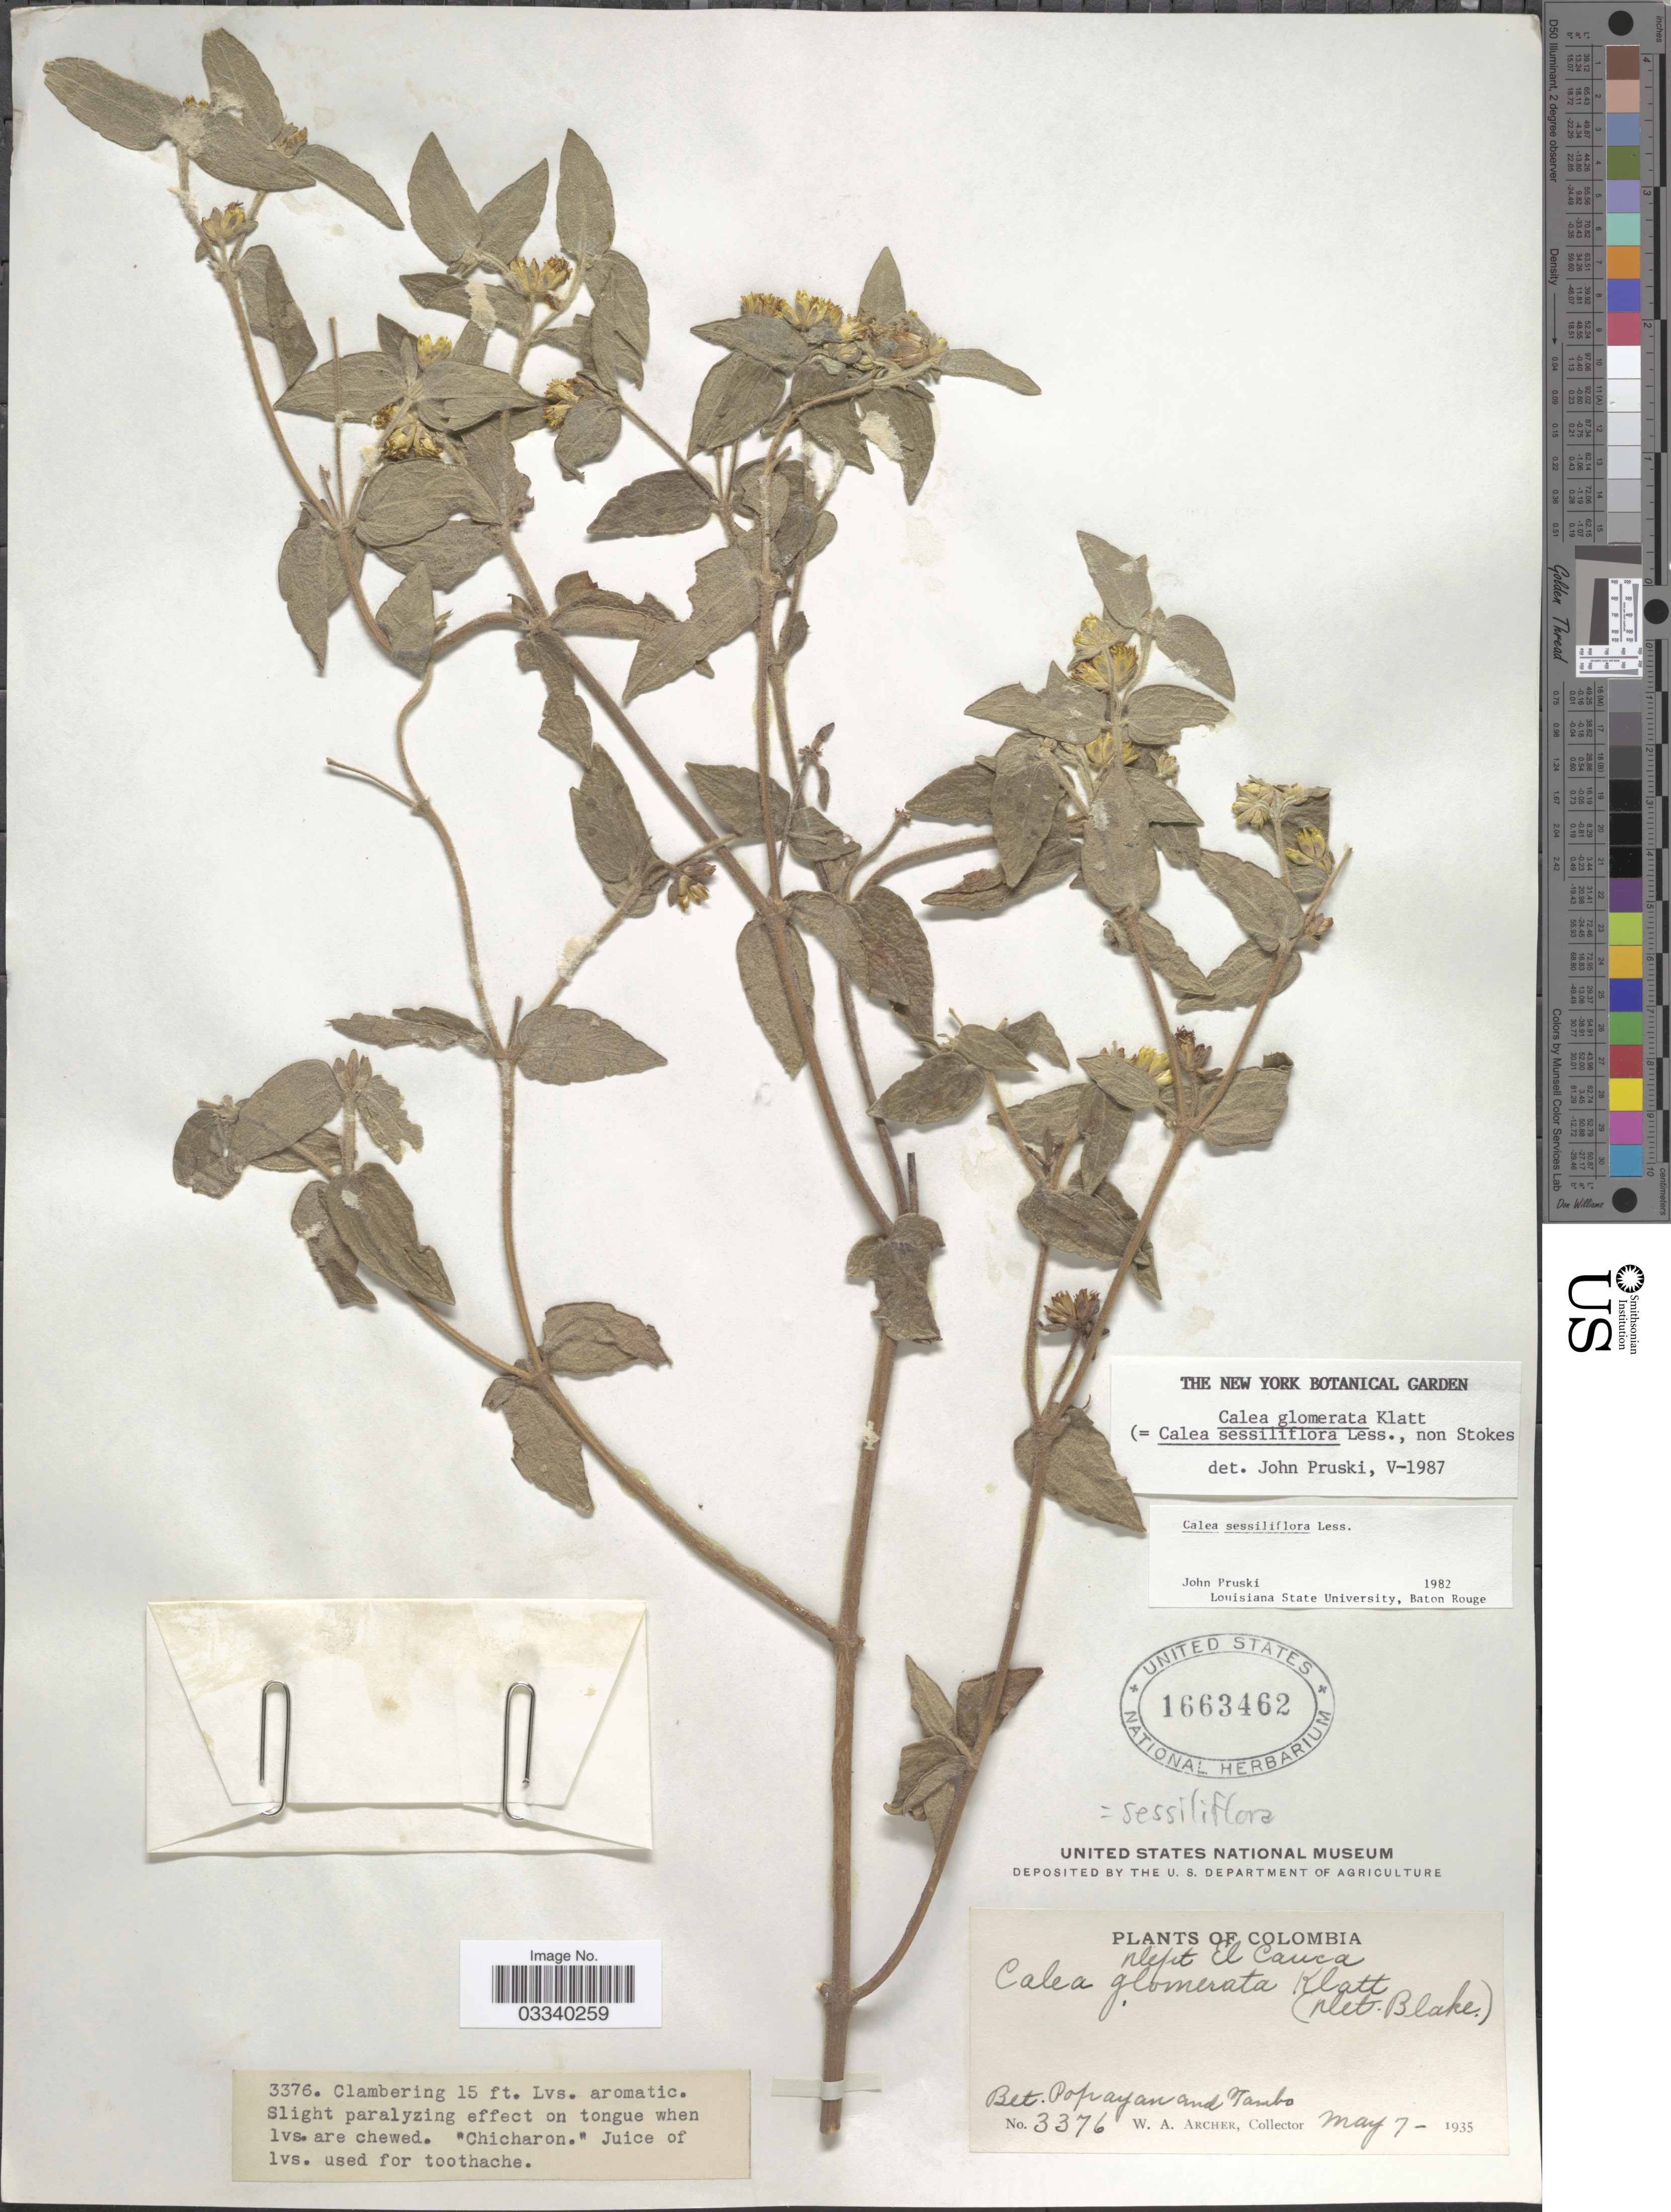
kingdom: Plantae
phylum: Tracheophyta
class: Magnoliopsida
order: Asterales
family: Asteraceae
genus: Calea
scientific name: Calea sessiliflora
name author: Less.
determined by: Pruski, J. F.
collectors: W. Archer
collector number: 3376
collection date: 1935-05-07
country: Colombia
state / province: Cauca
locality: Bet. Popayan and Tambo.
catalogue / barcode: US 1663462